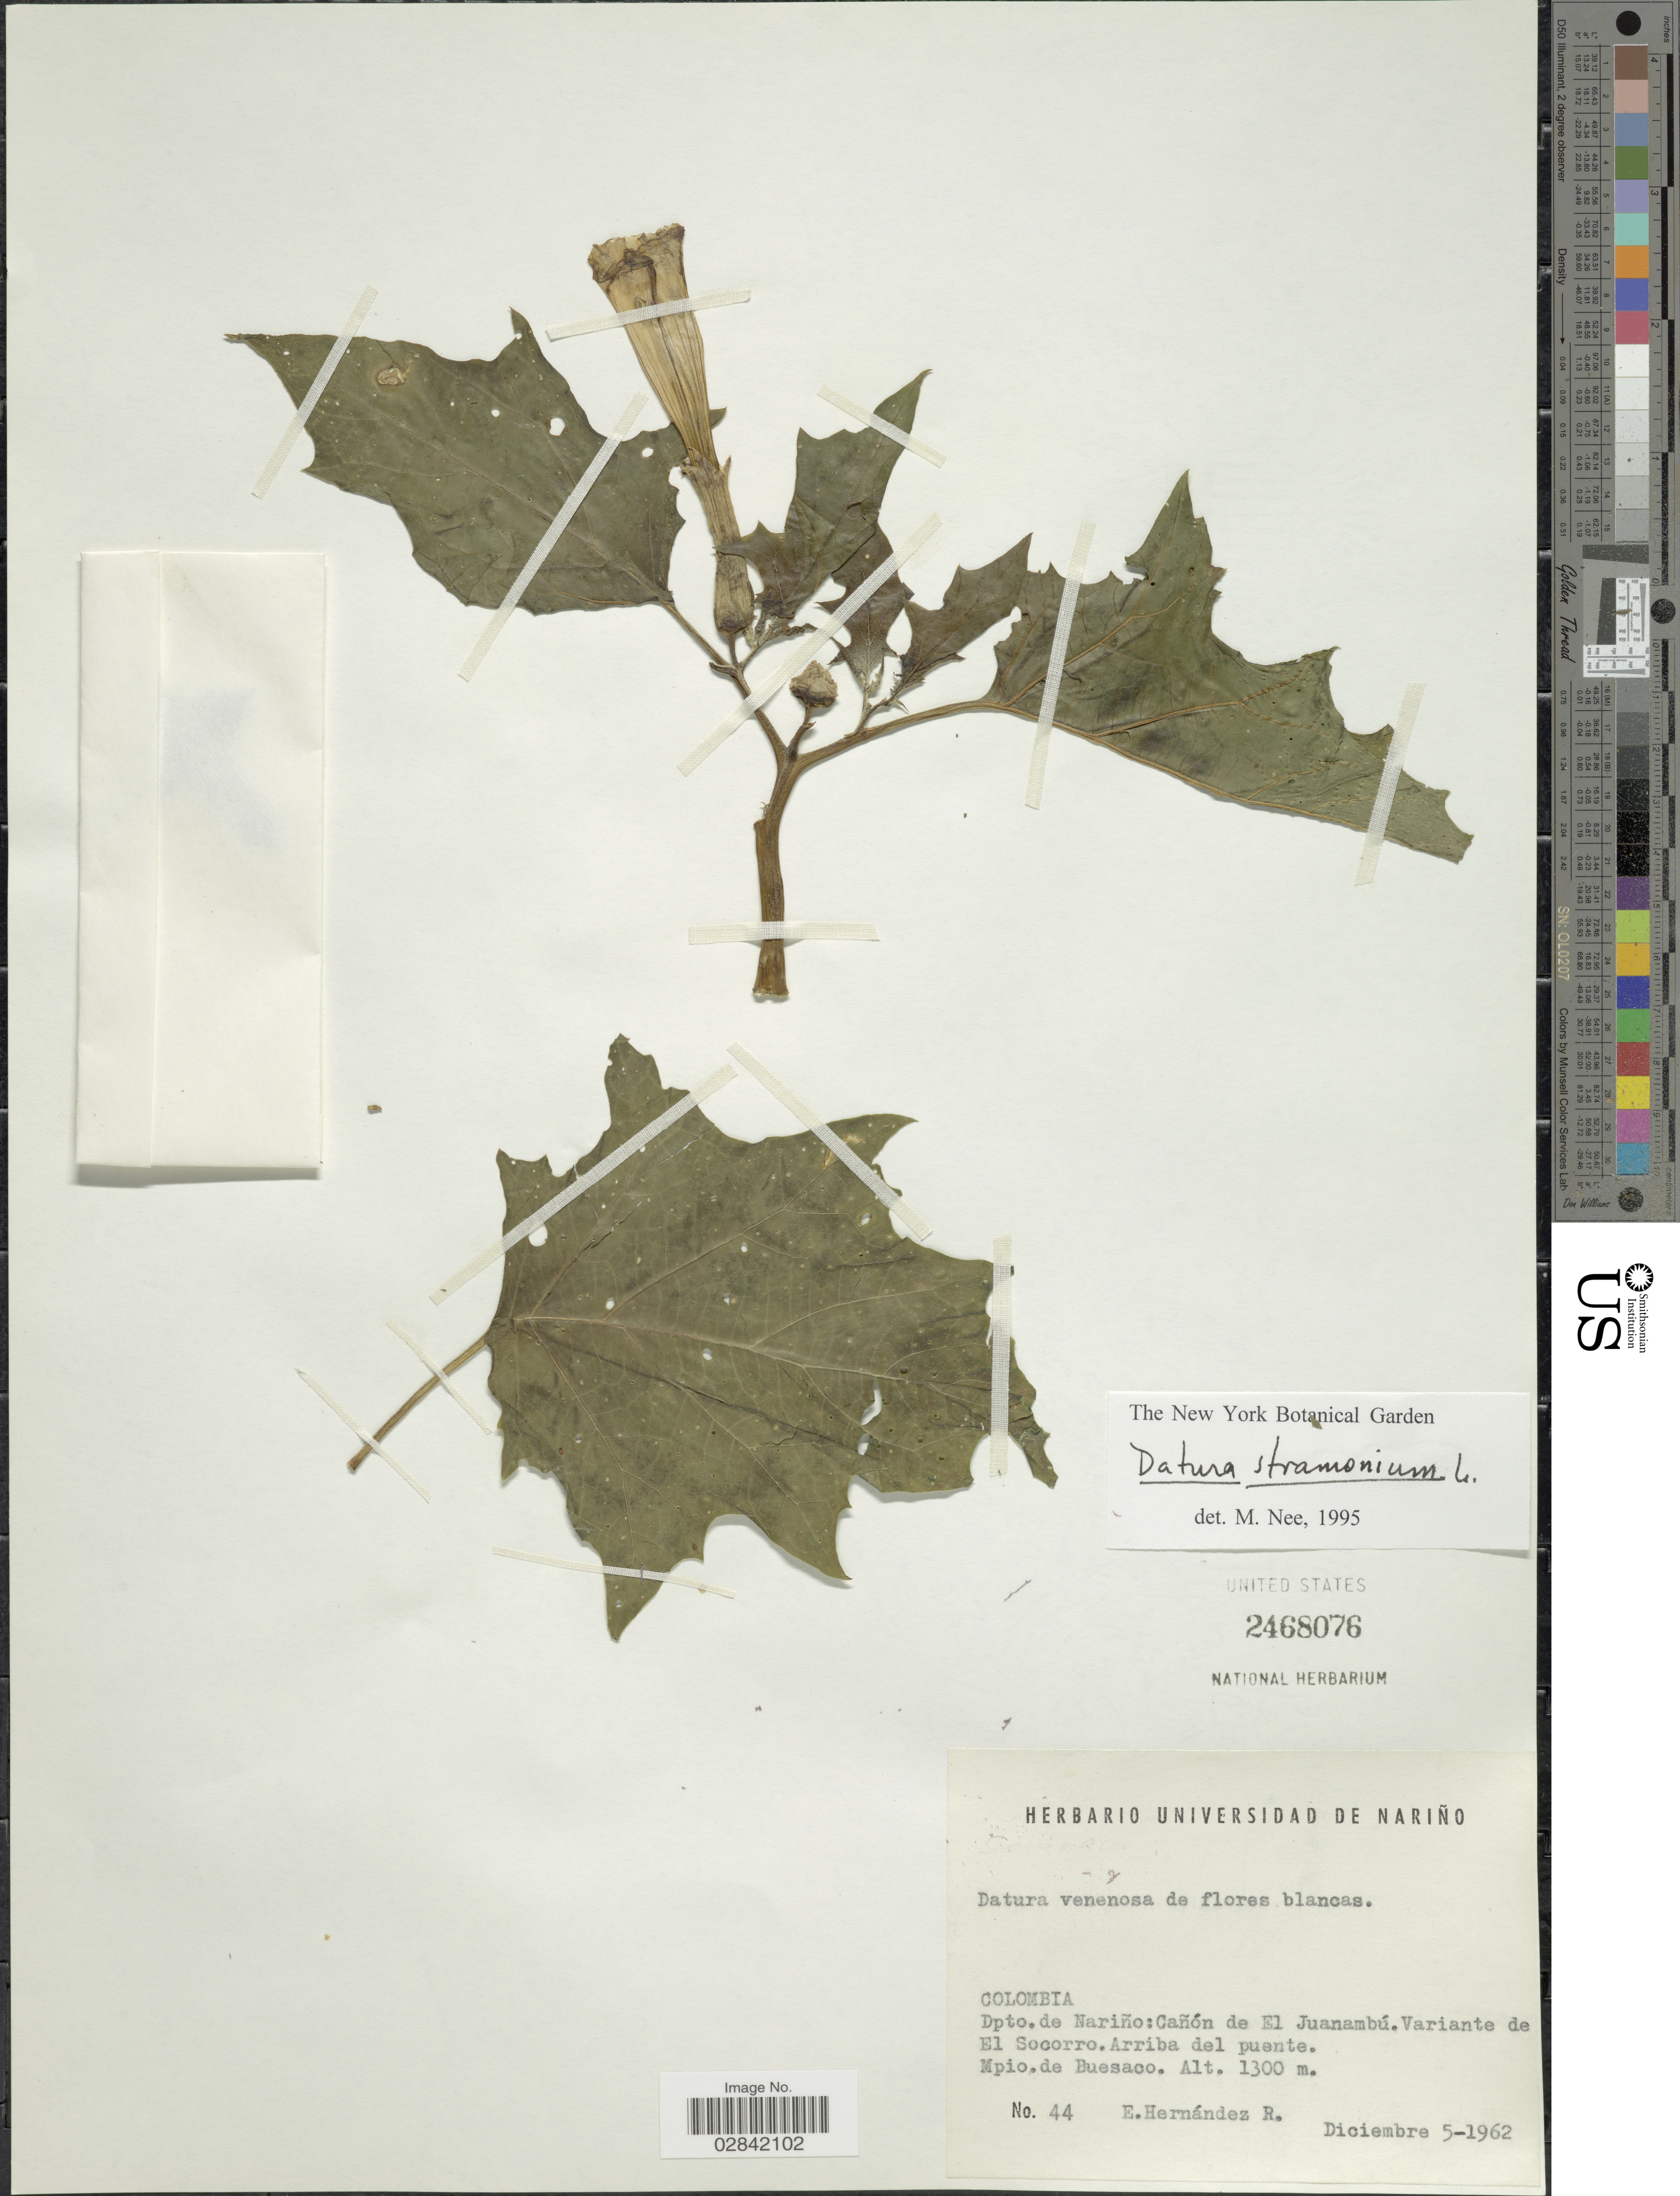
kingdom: Plantae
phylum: Tracheophyta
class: Magnoliopsida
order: Solanales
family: Solanaceae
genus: Datura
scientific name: Datura stramonium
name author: L.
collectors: E. Hernández R.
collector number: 44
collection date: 1962-12-05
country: Colombia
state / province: Nariño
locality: Dpto. de Nariño: Cañón de El Juanambú, Variante de El Socorro, Arriba del puente, Mpio. de Buesaco.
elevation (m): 1300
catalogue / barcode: US 2468076